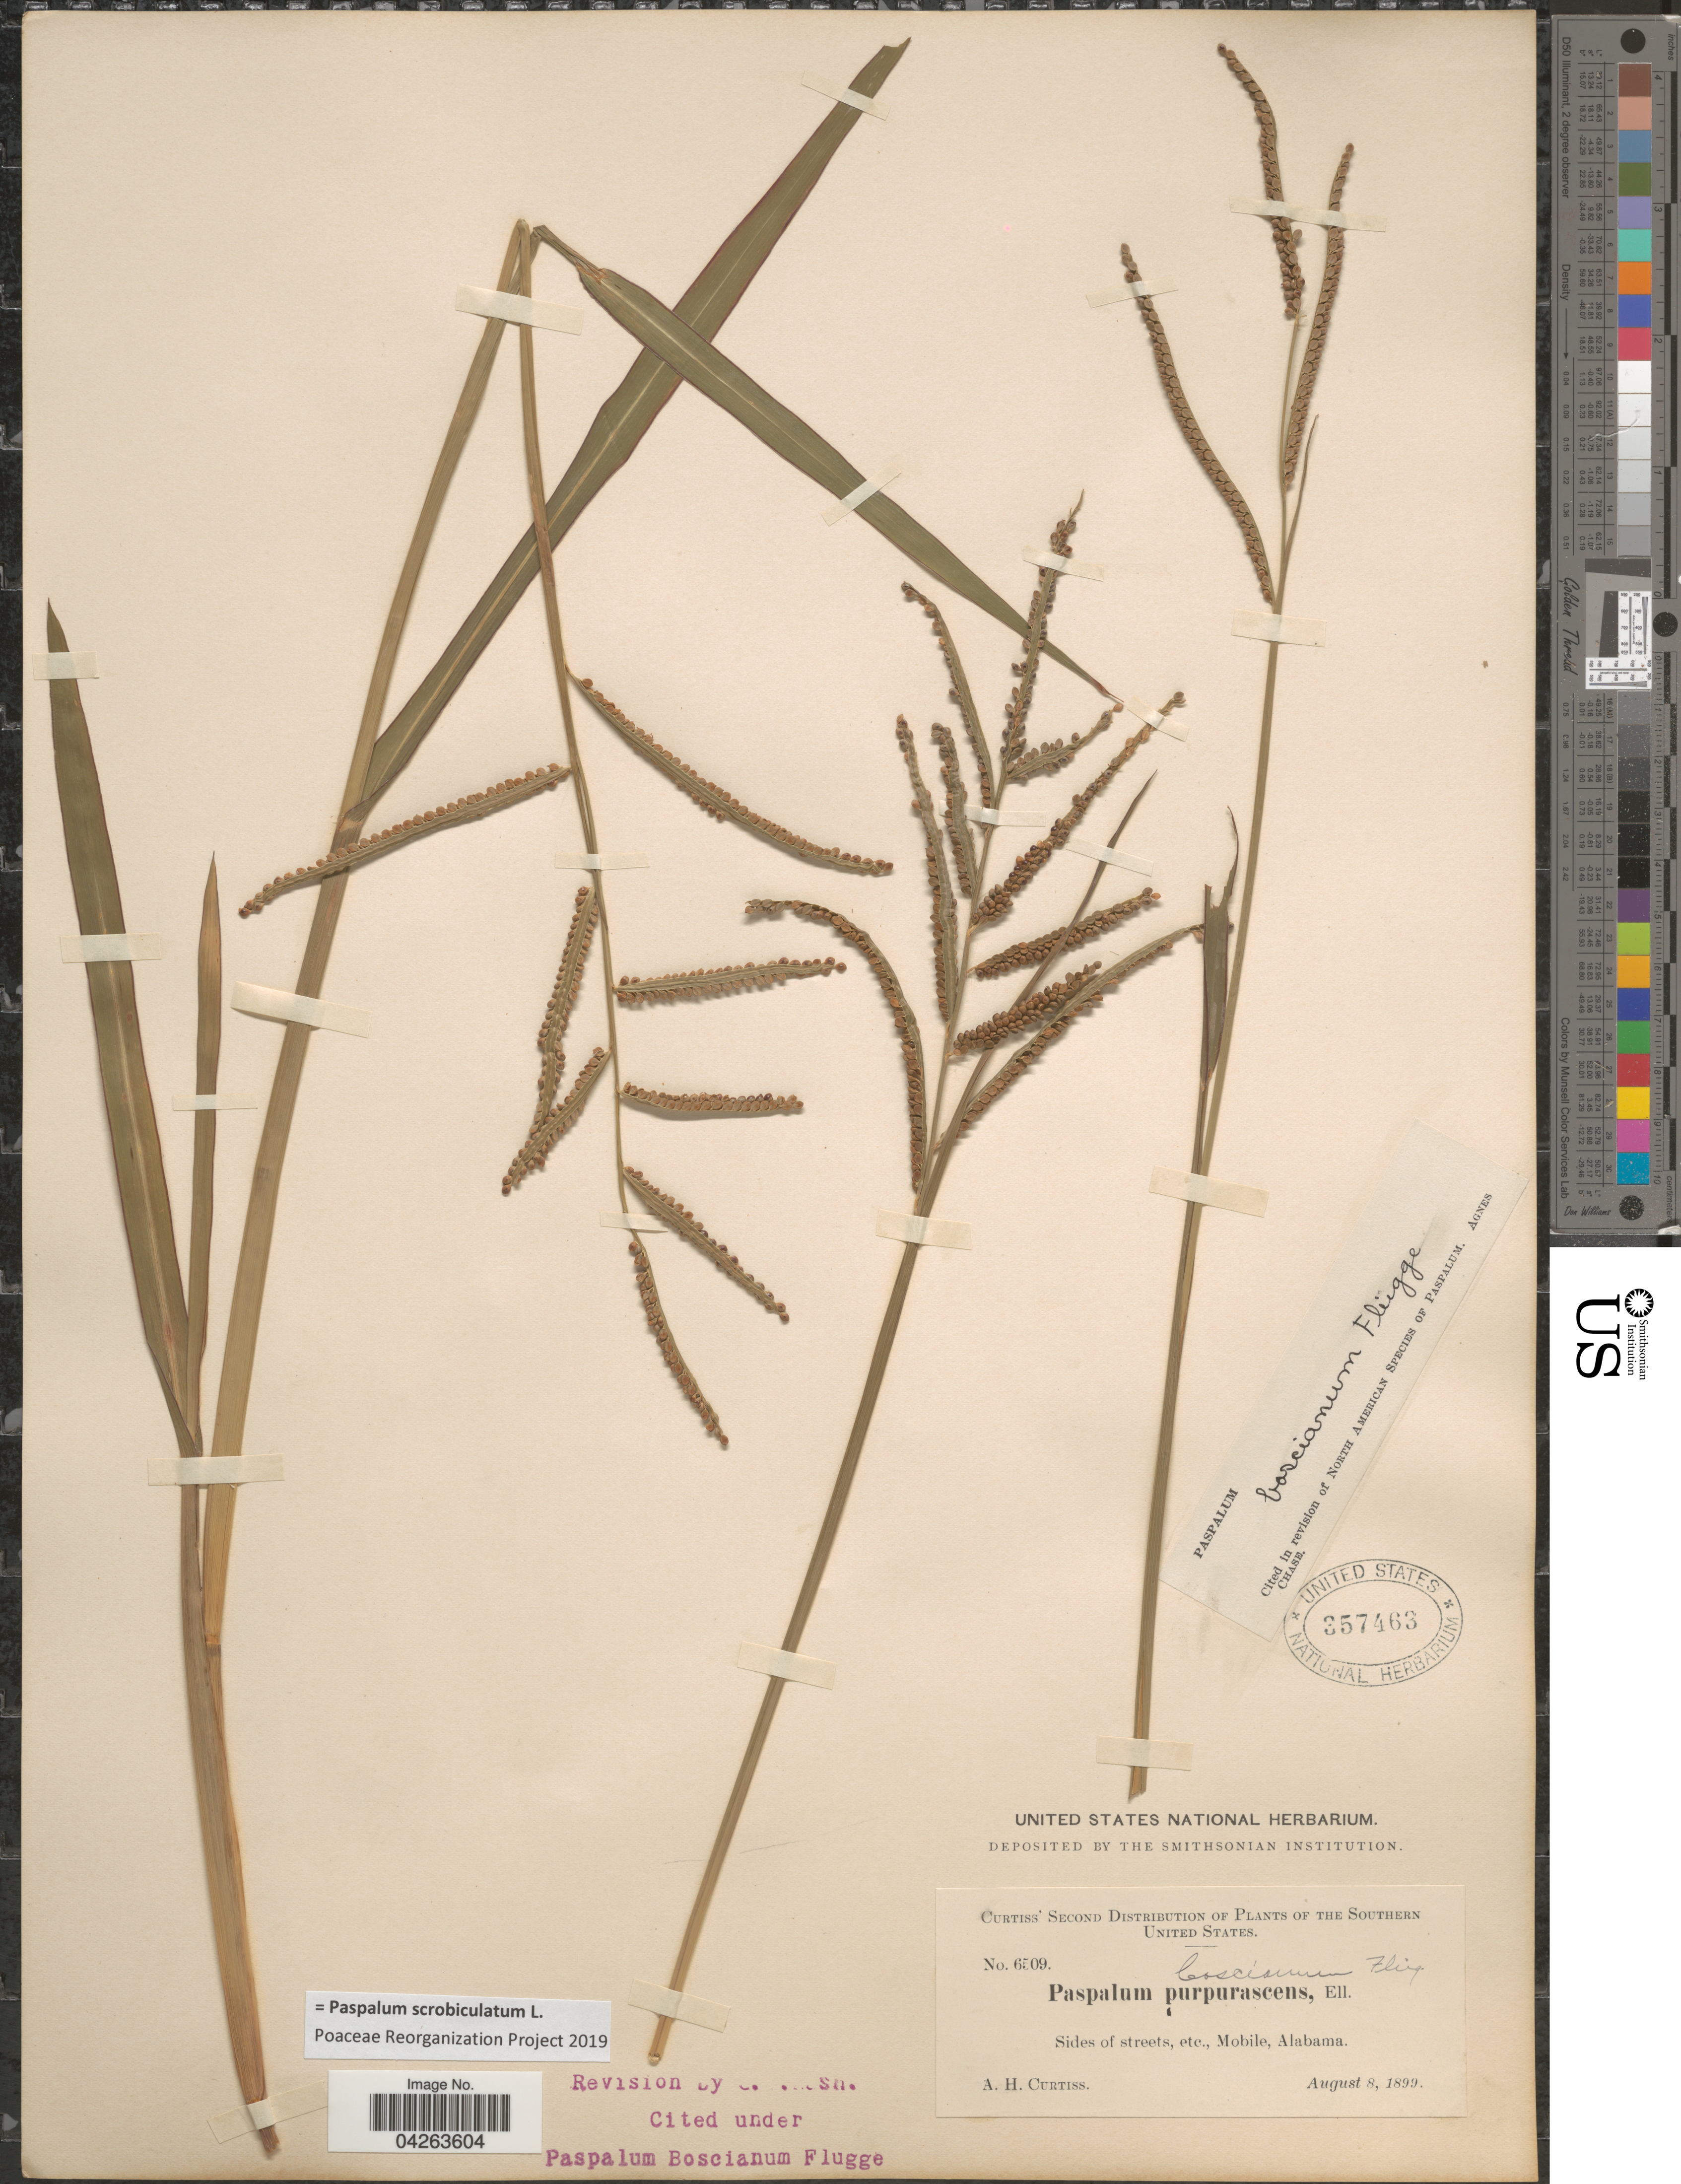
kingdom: Plantae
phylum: Tracheophyta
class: Liliopsida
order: Poales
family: Poaceae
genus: Paspalum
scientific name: Paspalum scrobiculatum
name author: L.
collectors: A. H. Curtiss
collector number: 6509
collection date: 1899-08-08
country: United States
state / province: Alabama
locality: The Southern United States. Sides of streets, etc., Mobile.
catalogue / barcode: US 357463